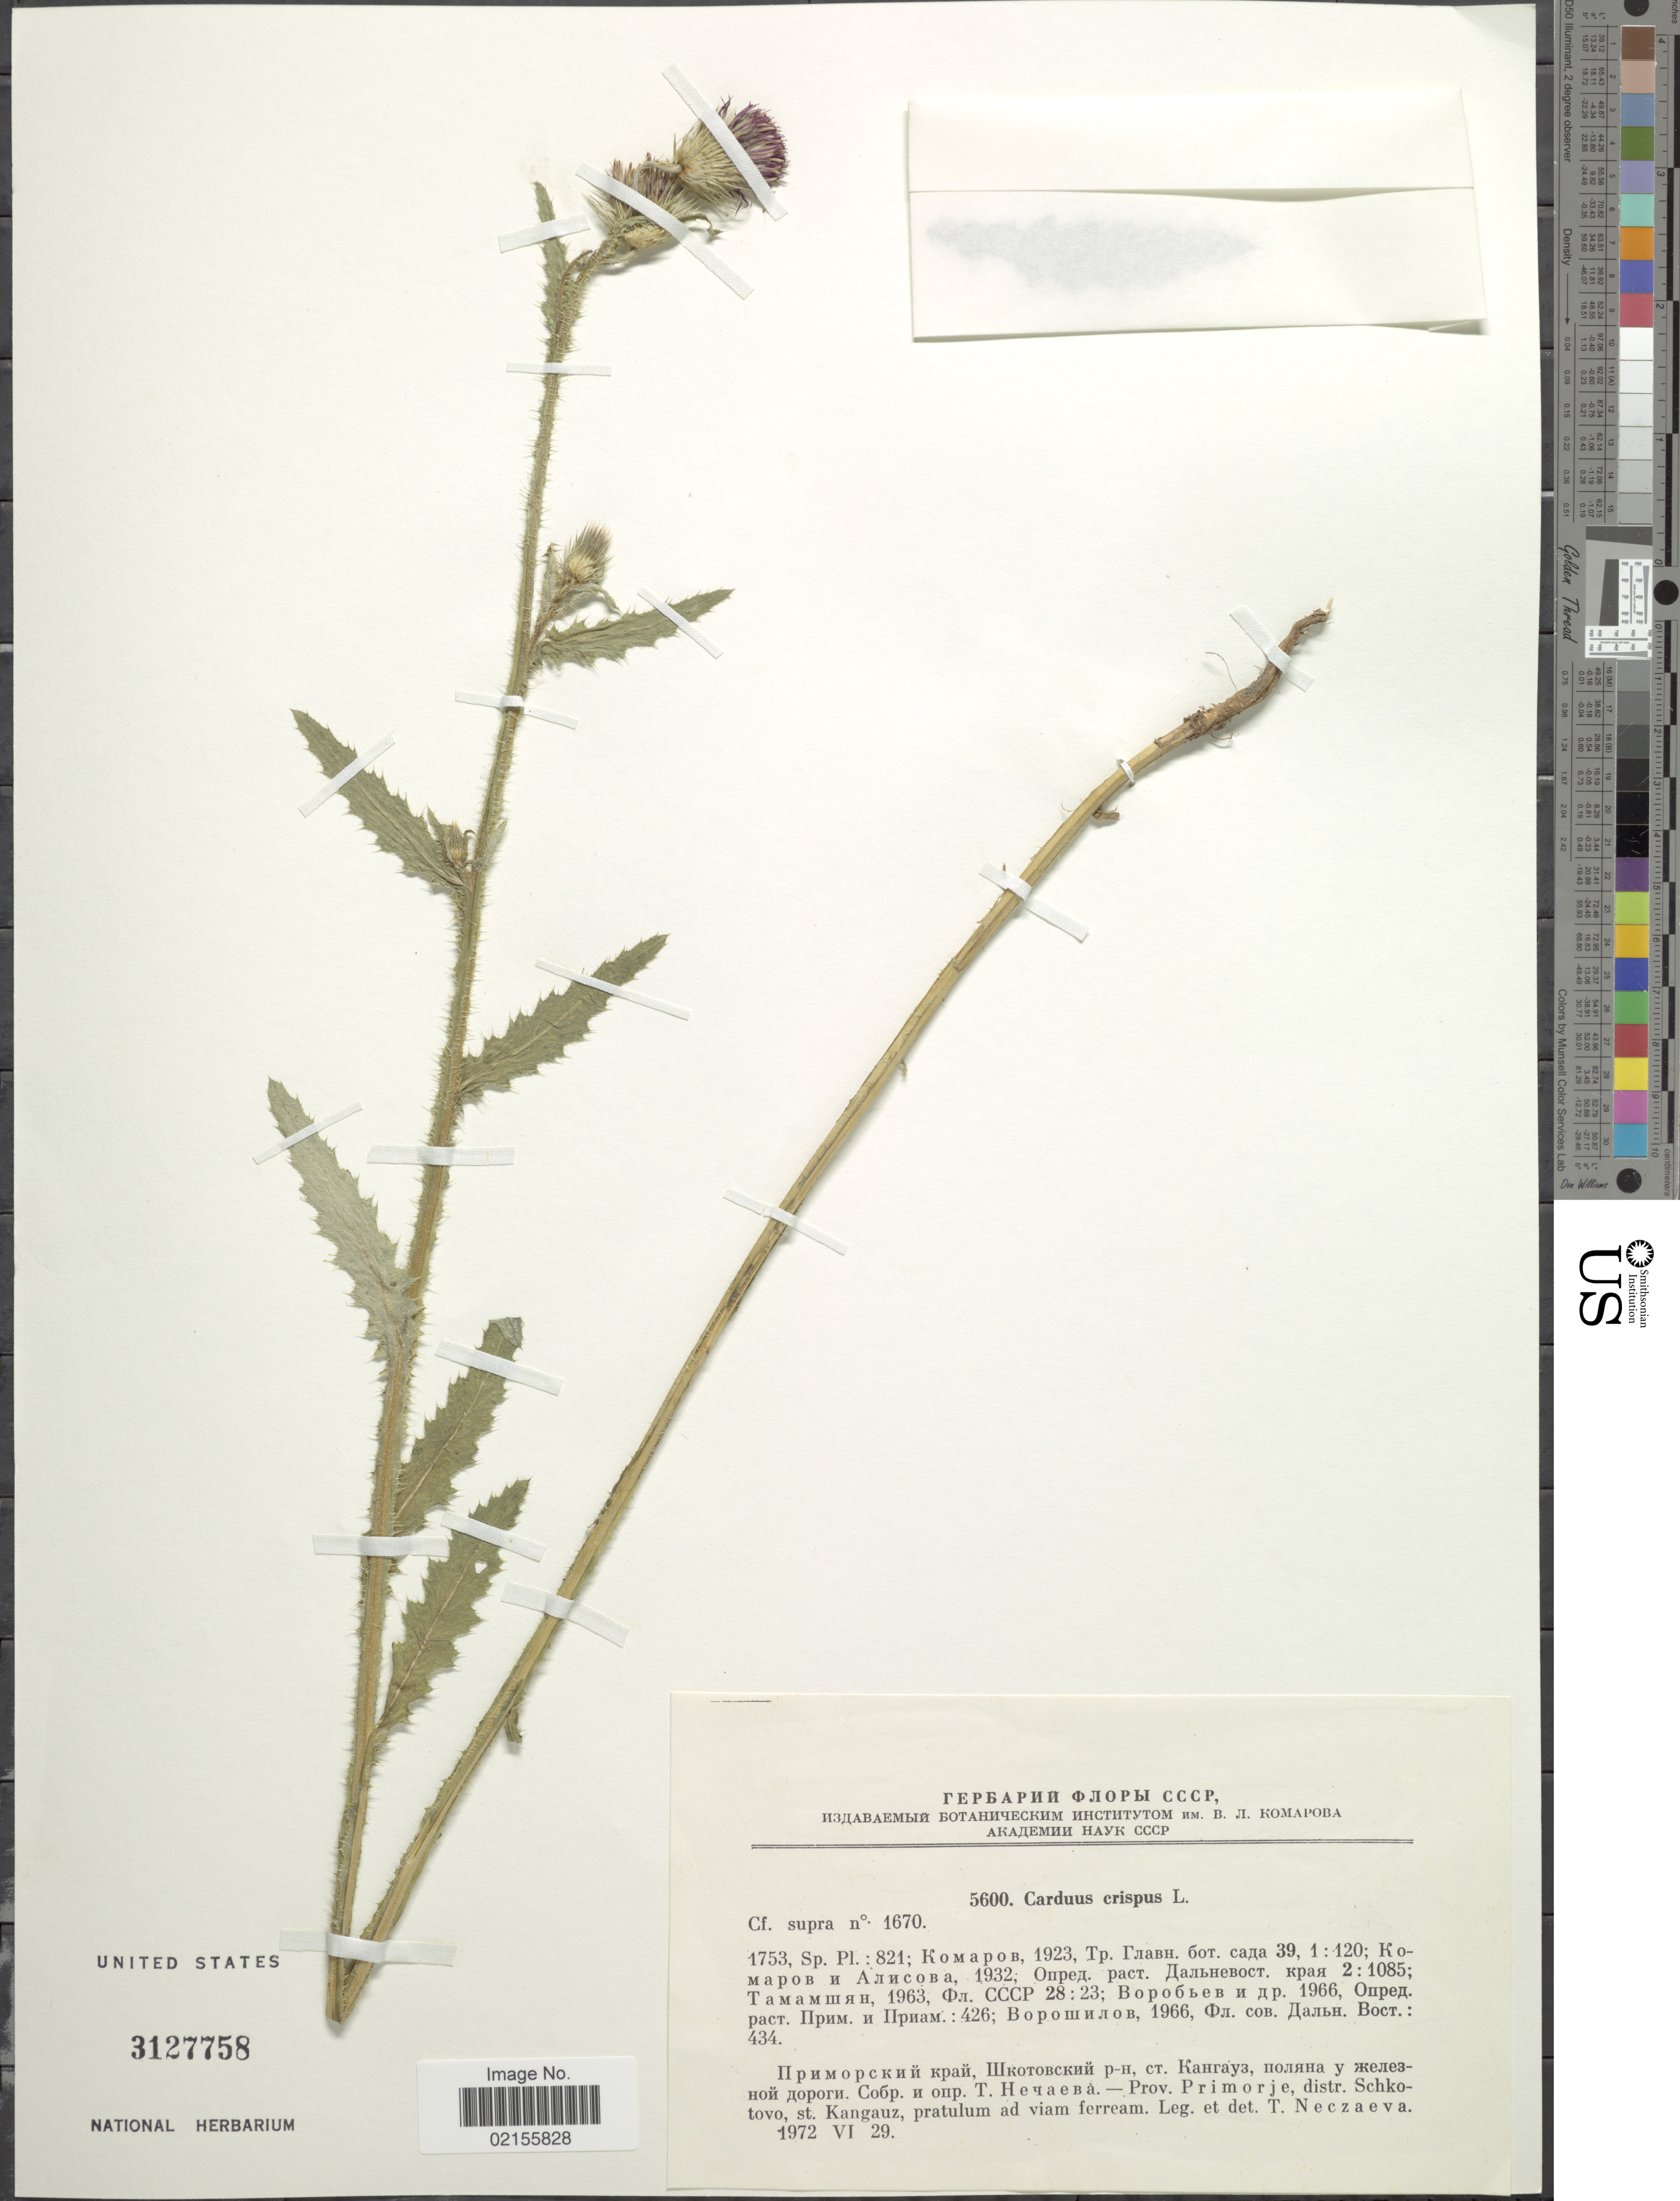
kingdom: Plantae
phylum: Tracheophyta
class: Magnoliopsida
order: Asterales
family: Asteraceae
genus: Carduus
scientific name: Carduus crispus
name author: L.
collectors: T. Neczaeva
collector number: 5600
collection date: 1972-06-29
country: Russian Federation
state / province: Primorsky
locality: Prov. Primorje. distr. Schkotovo, st Kangauz, pratulum ad viam ferream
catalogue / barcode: US 3127758